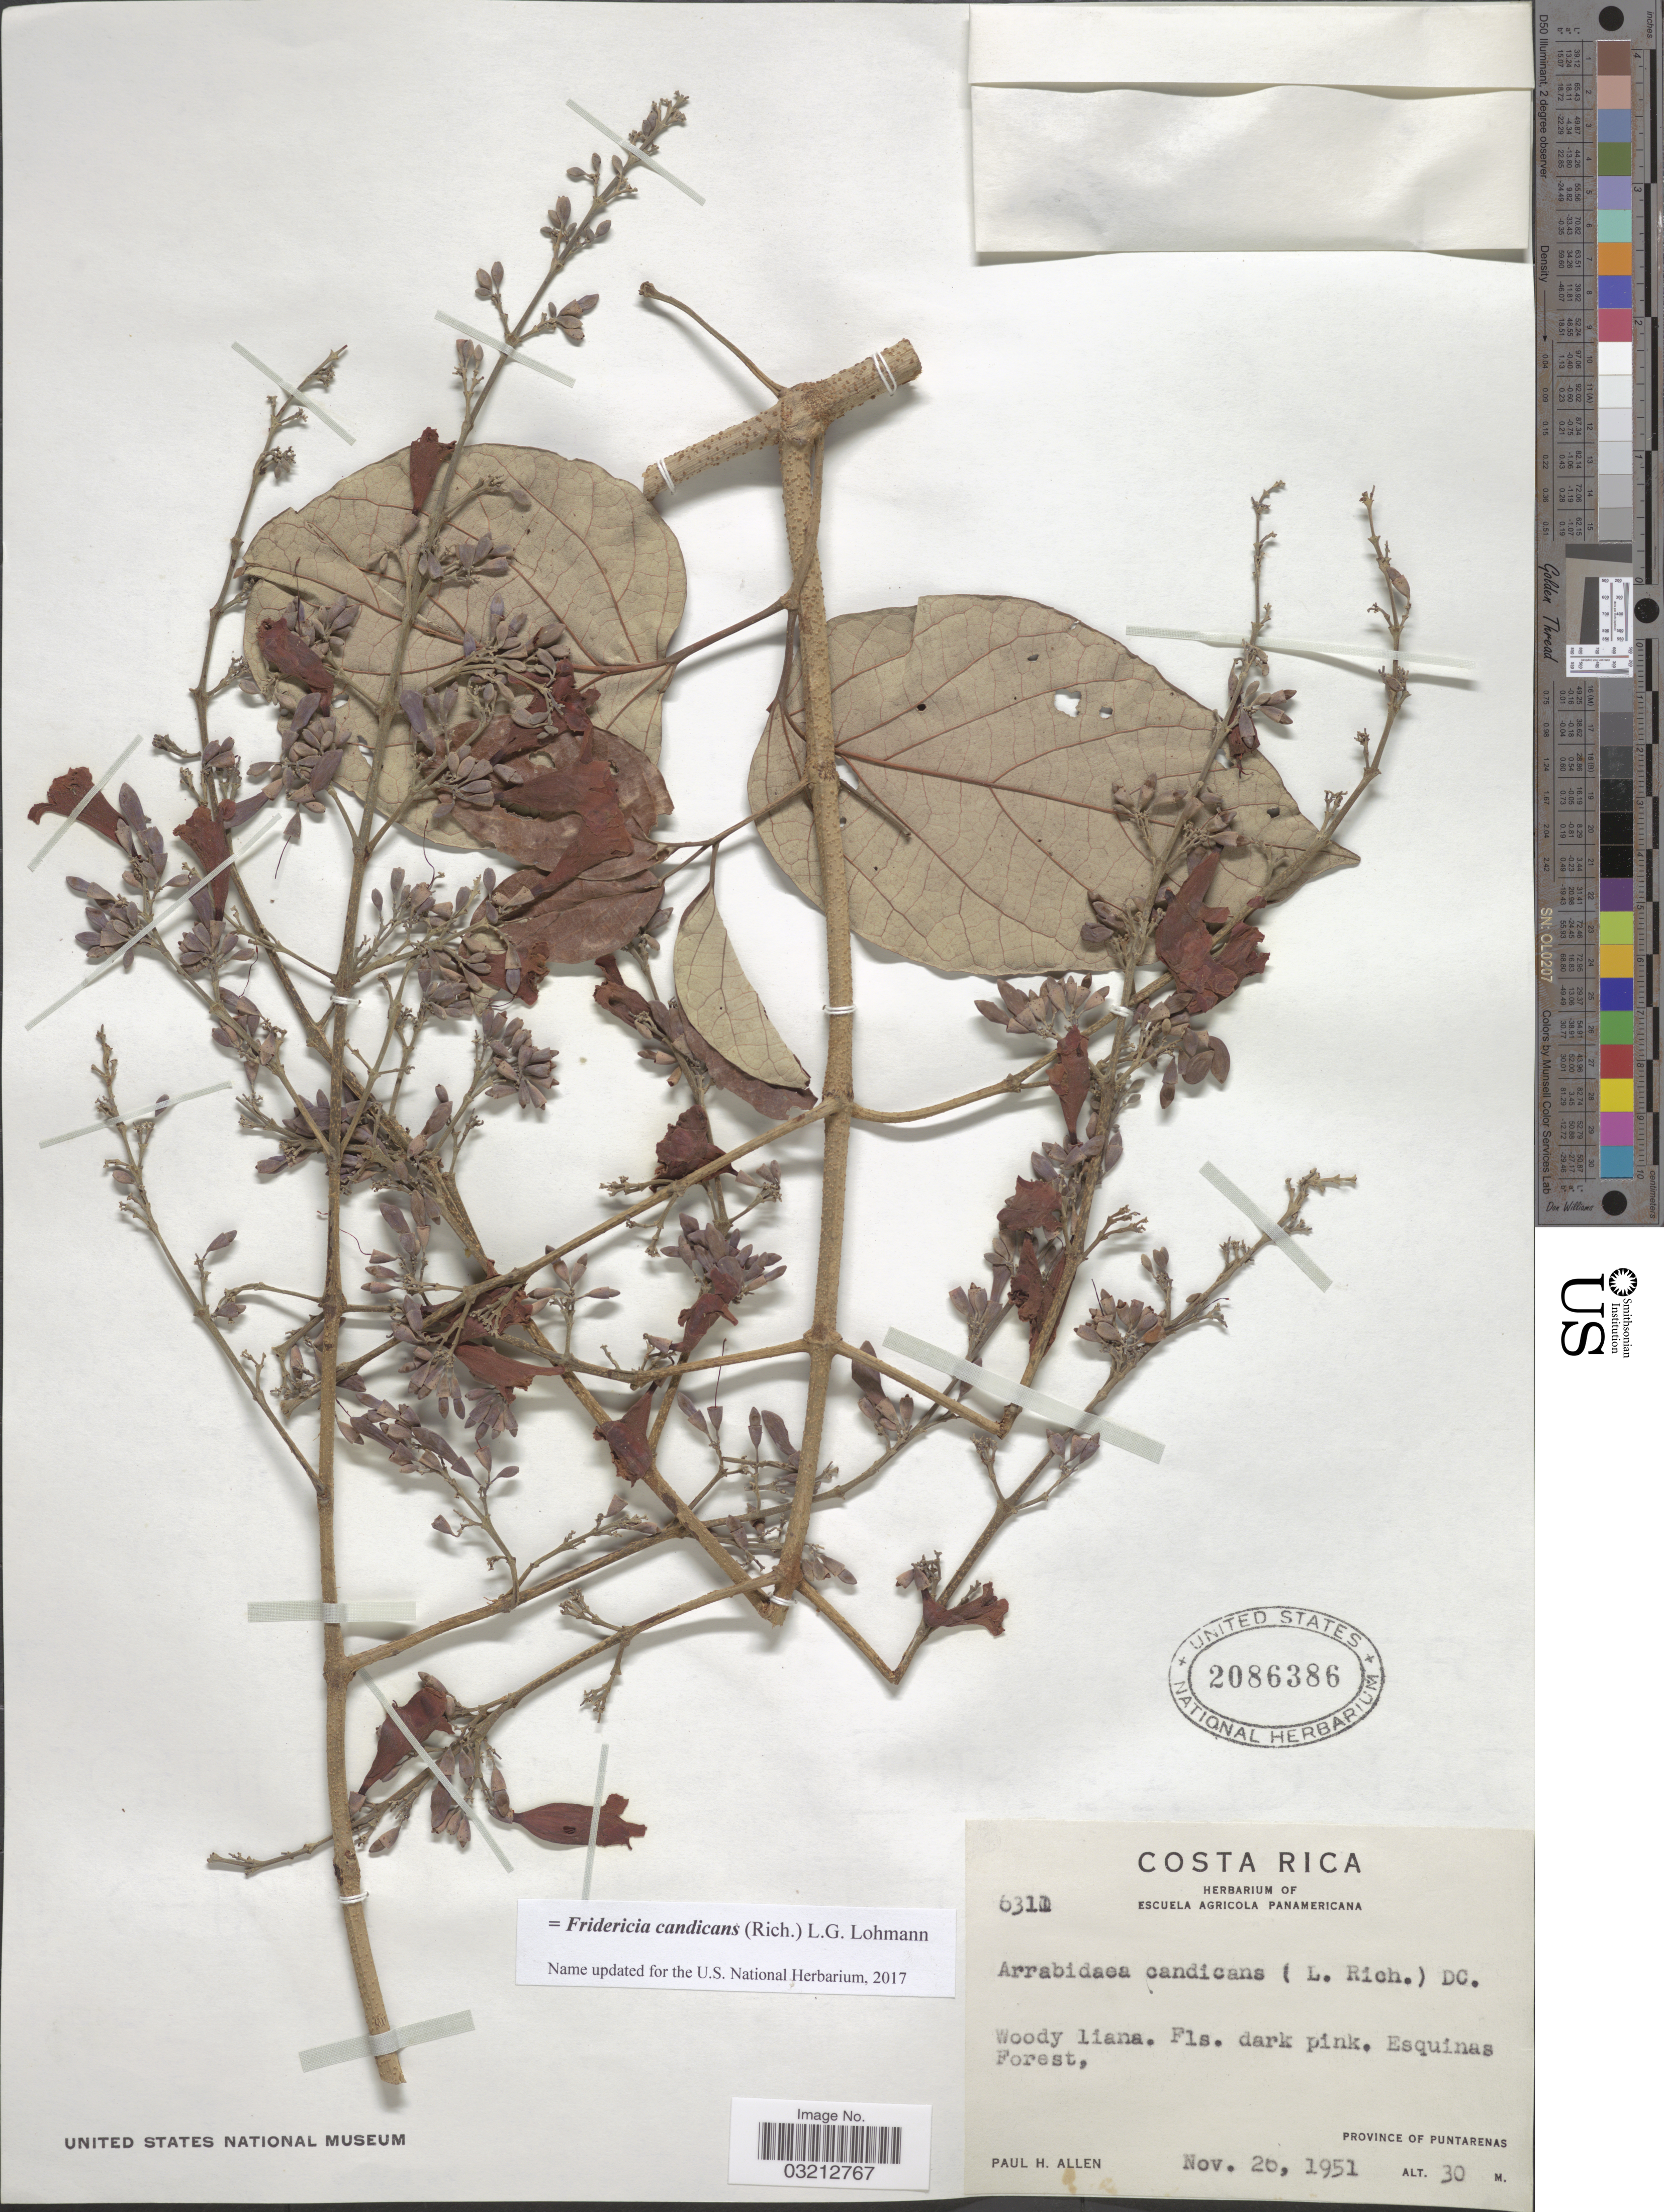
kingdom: Plantae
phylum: Tracheophyta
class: Magnoliopsida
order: Lamiales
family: Bignoniaceae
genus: Fridericia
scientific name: Fridericia candicans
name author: (Rich.) L.G. Lohmann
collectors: P. H. Allen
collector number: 6311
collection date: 1951-11-26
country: Costa Rica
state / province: Puntarenas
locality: Esquinas Forest.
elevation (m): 30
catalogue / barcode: US 2086386